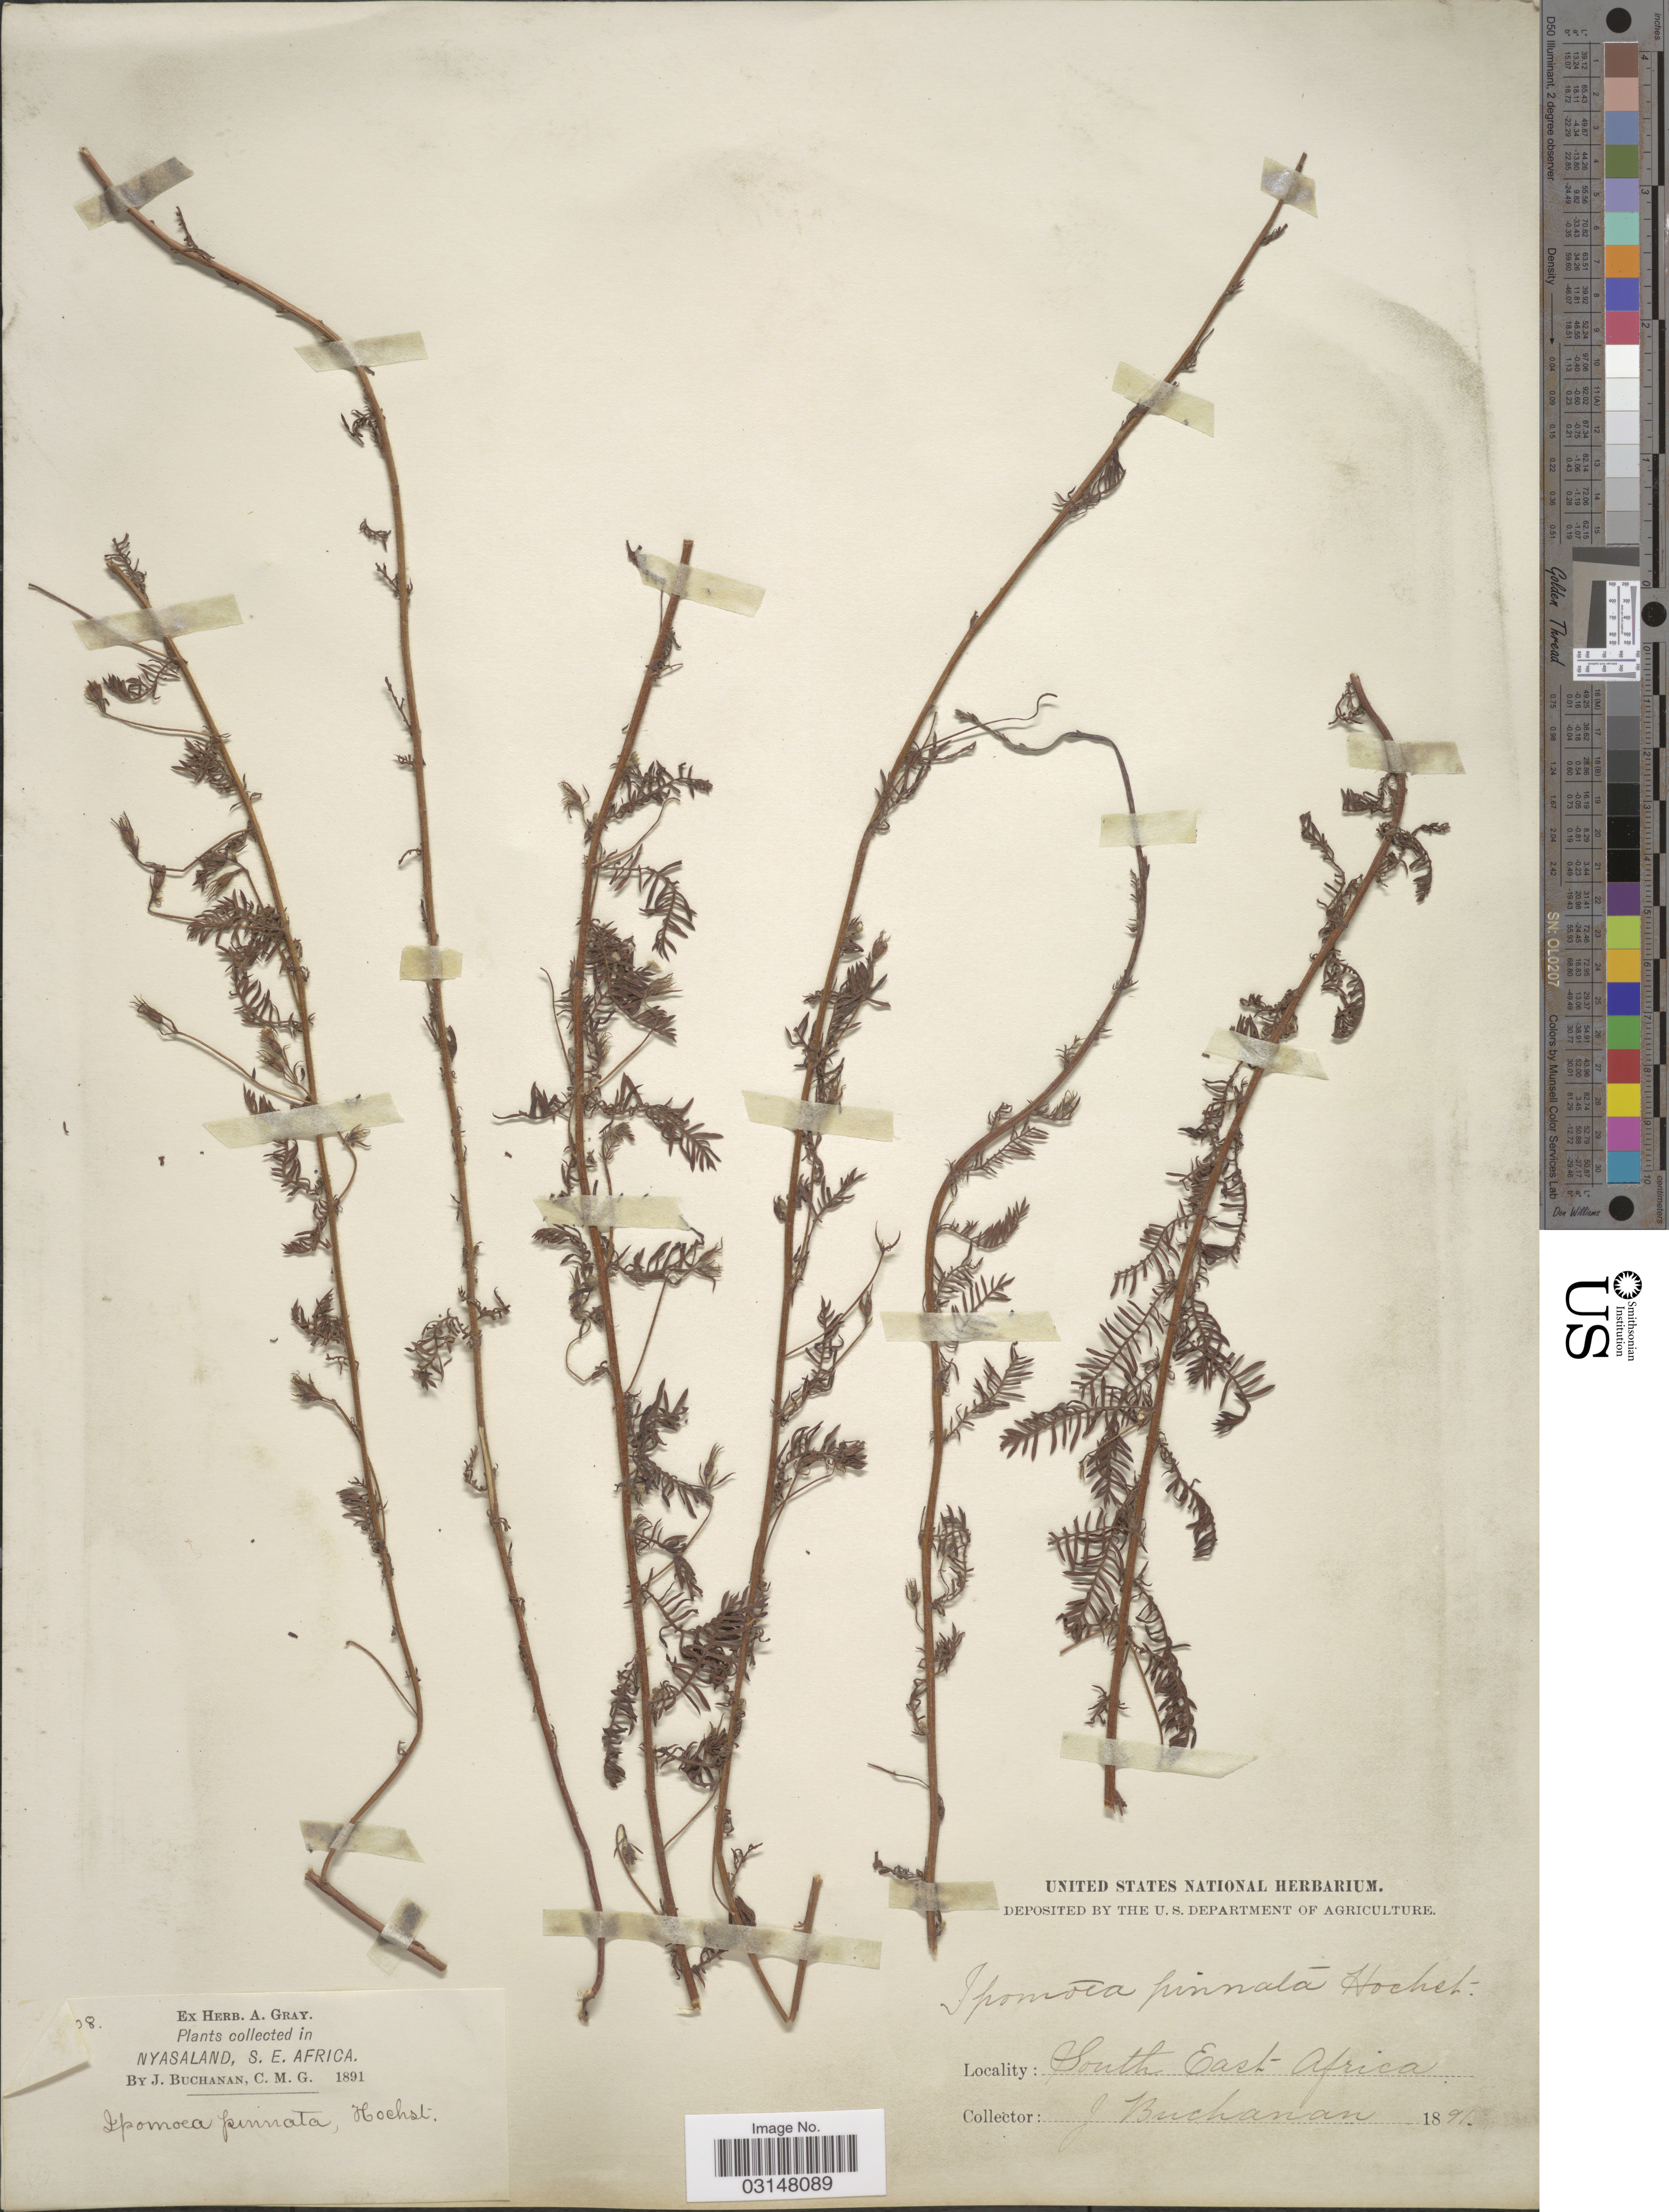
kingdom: Plantae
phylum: Tracheophyta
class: Magnoliopsida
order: Solanales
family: Convolvulaceae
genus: Xenostegia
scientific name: Xenostegia pinnata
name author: (Hochst. ex Choisy) A. R. Simões & Staples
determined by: Strong, Mark T., (BOT), Smithsonian Institution - National Museum of Natural History (UNITED STATES)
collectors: J. Buchanan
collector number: !8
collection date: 1891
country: Malawi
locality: Nyasaland, South East Africa.